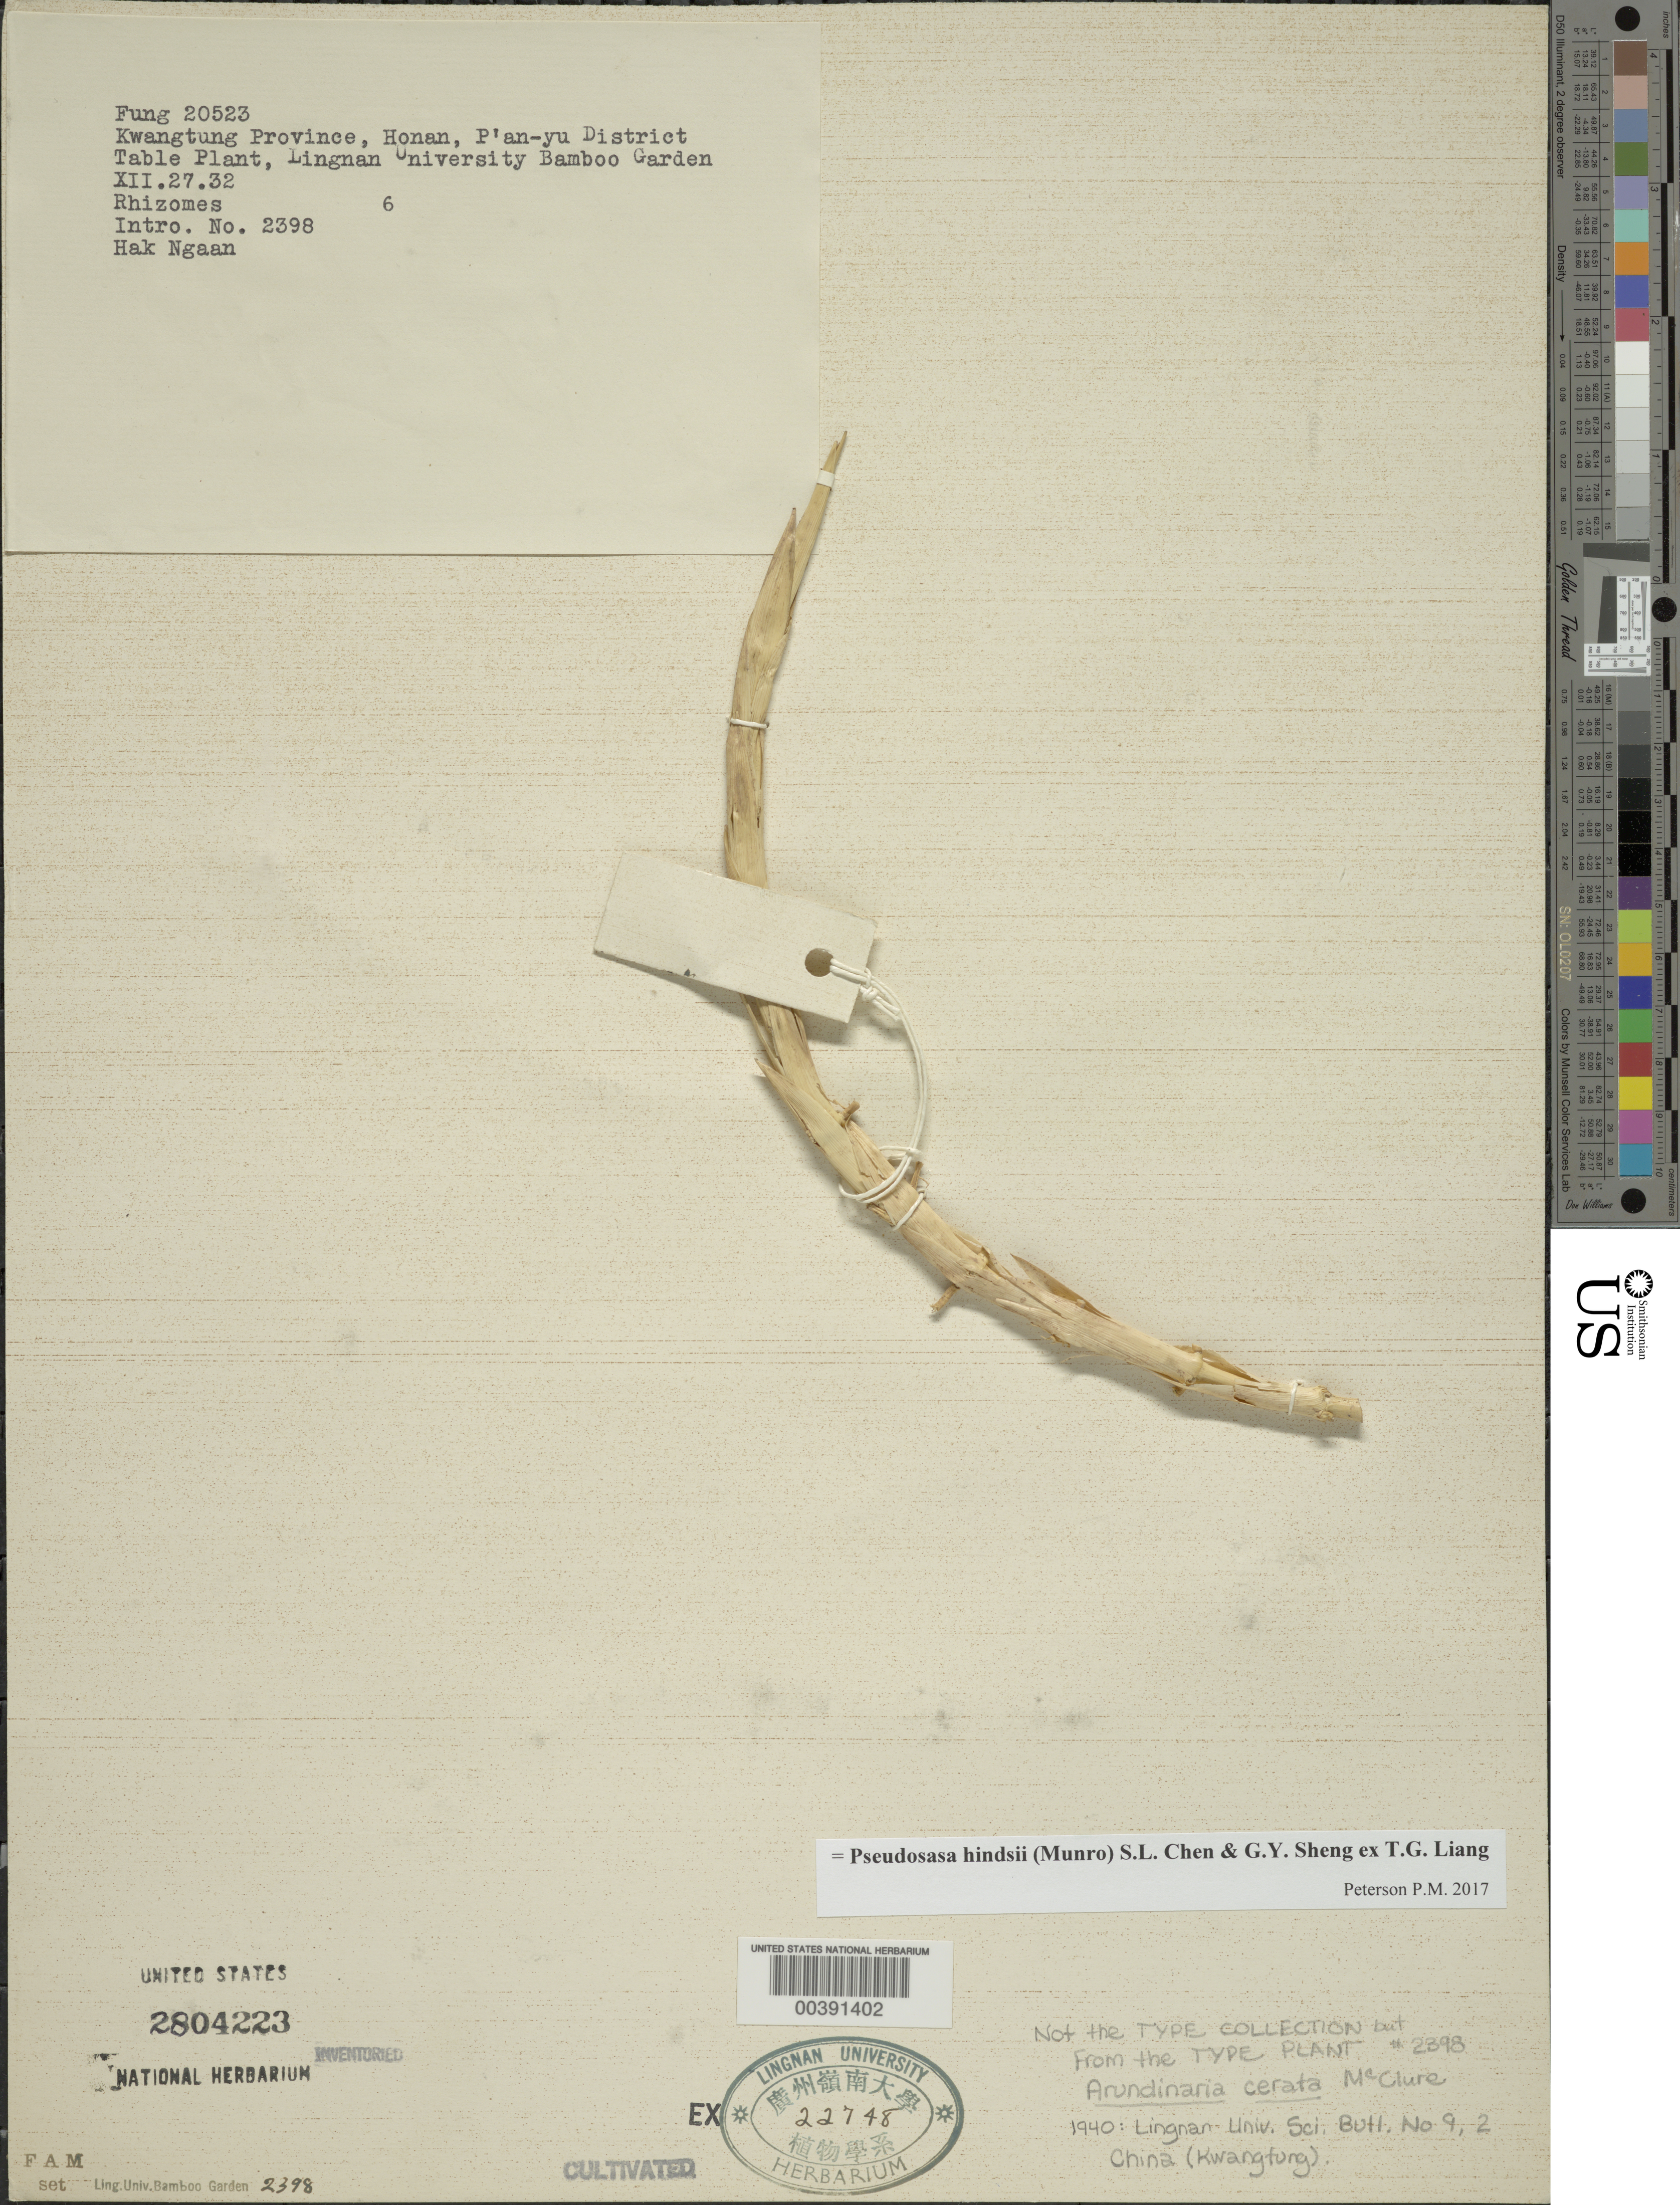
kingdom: Plantae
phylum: Tracheophyta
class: Liliopsida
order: Poales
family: Poaceae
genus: Pseudosasa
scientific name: Pseudosasa hindsii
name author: (Munro) S.L. Chen & G.Y. Sheng ex T.G. Liang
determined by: Poaceae Reorganization Project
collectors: H. L. Fung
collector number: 20523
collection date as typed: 27 Dec 1932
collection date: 1932-12-27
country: China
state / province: Guangdong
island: Honam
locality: P'an-yu, lingnan univ. b.g.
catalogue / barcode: US 2804223